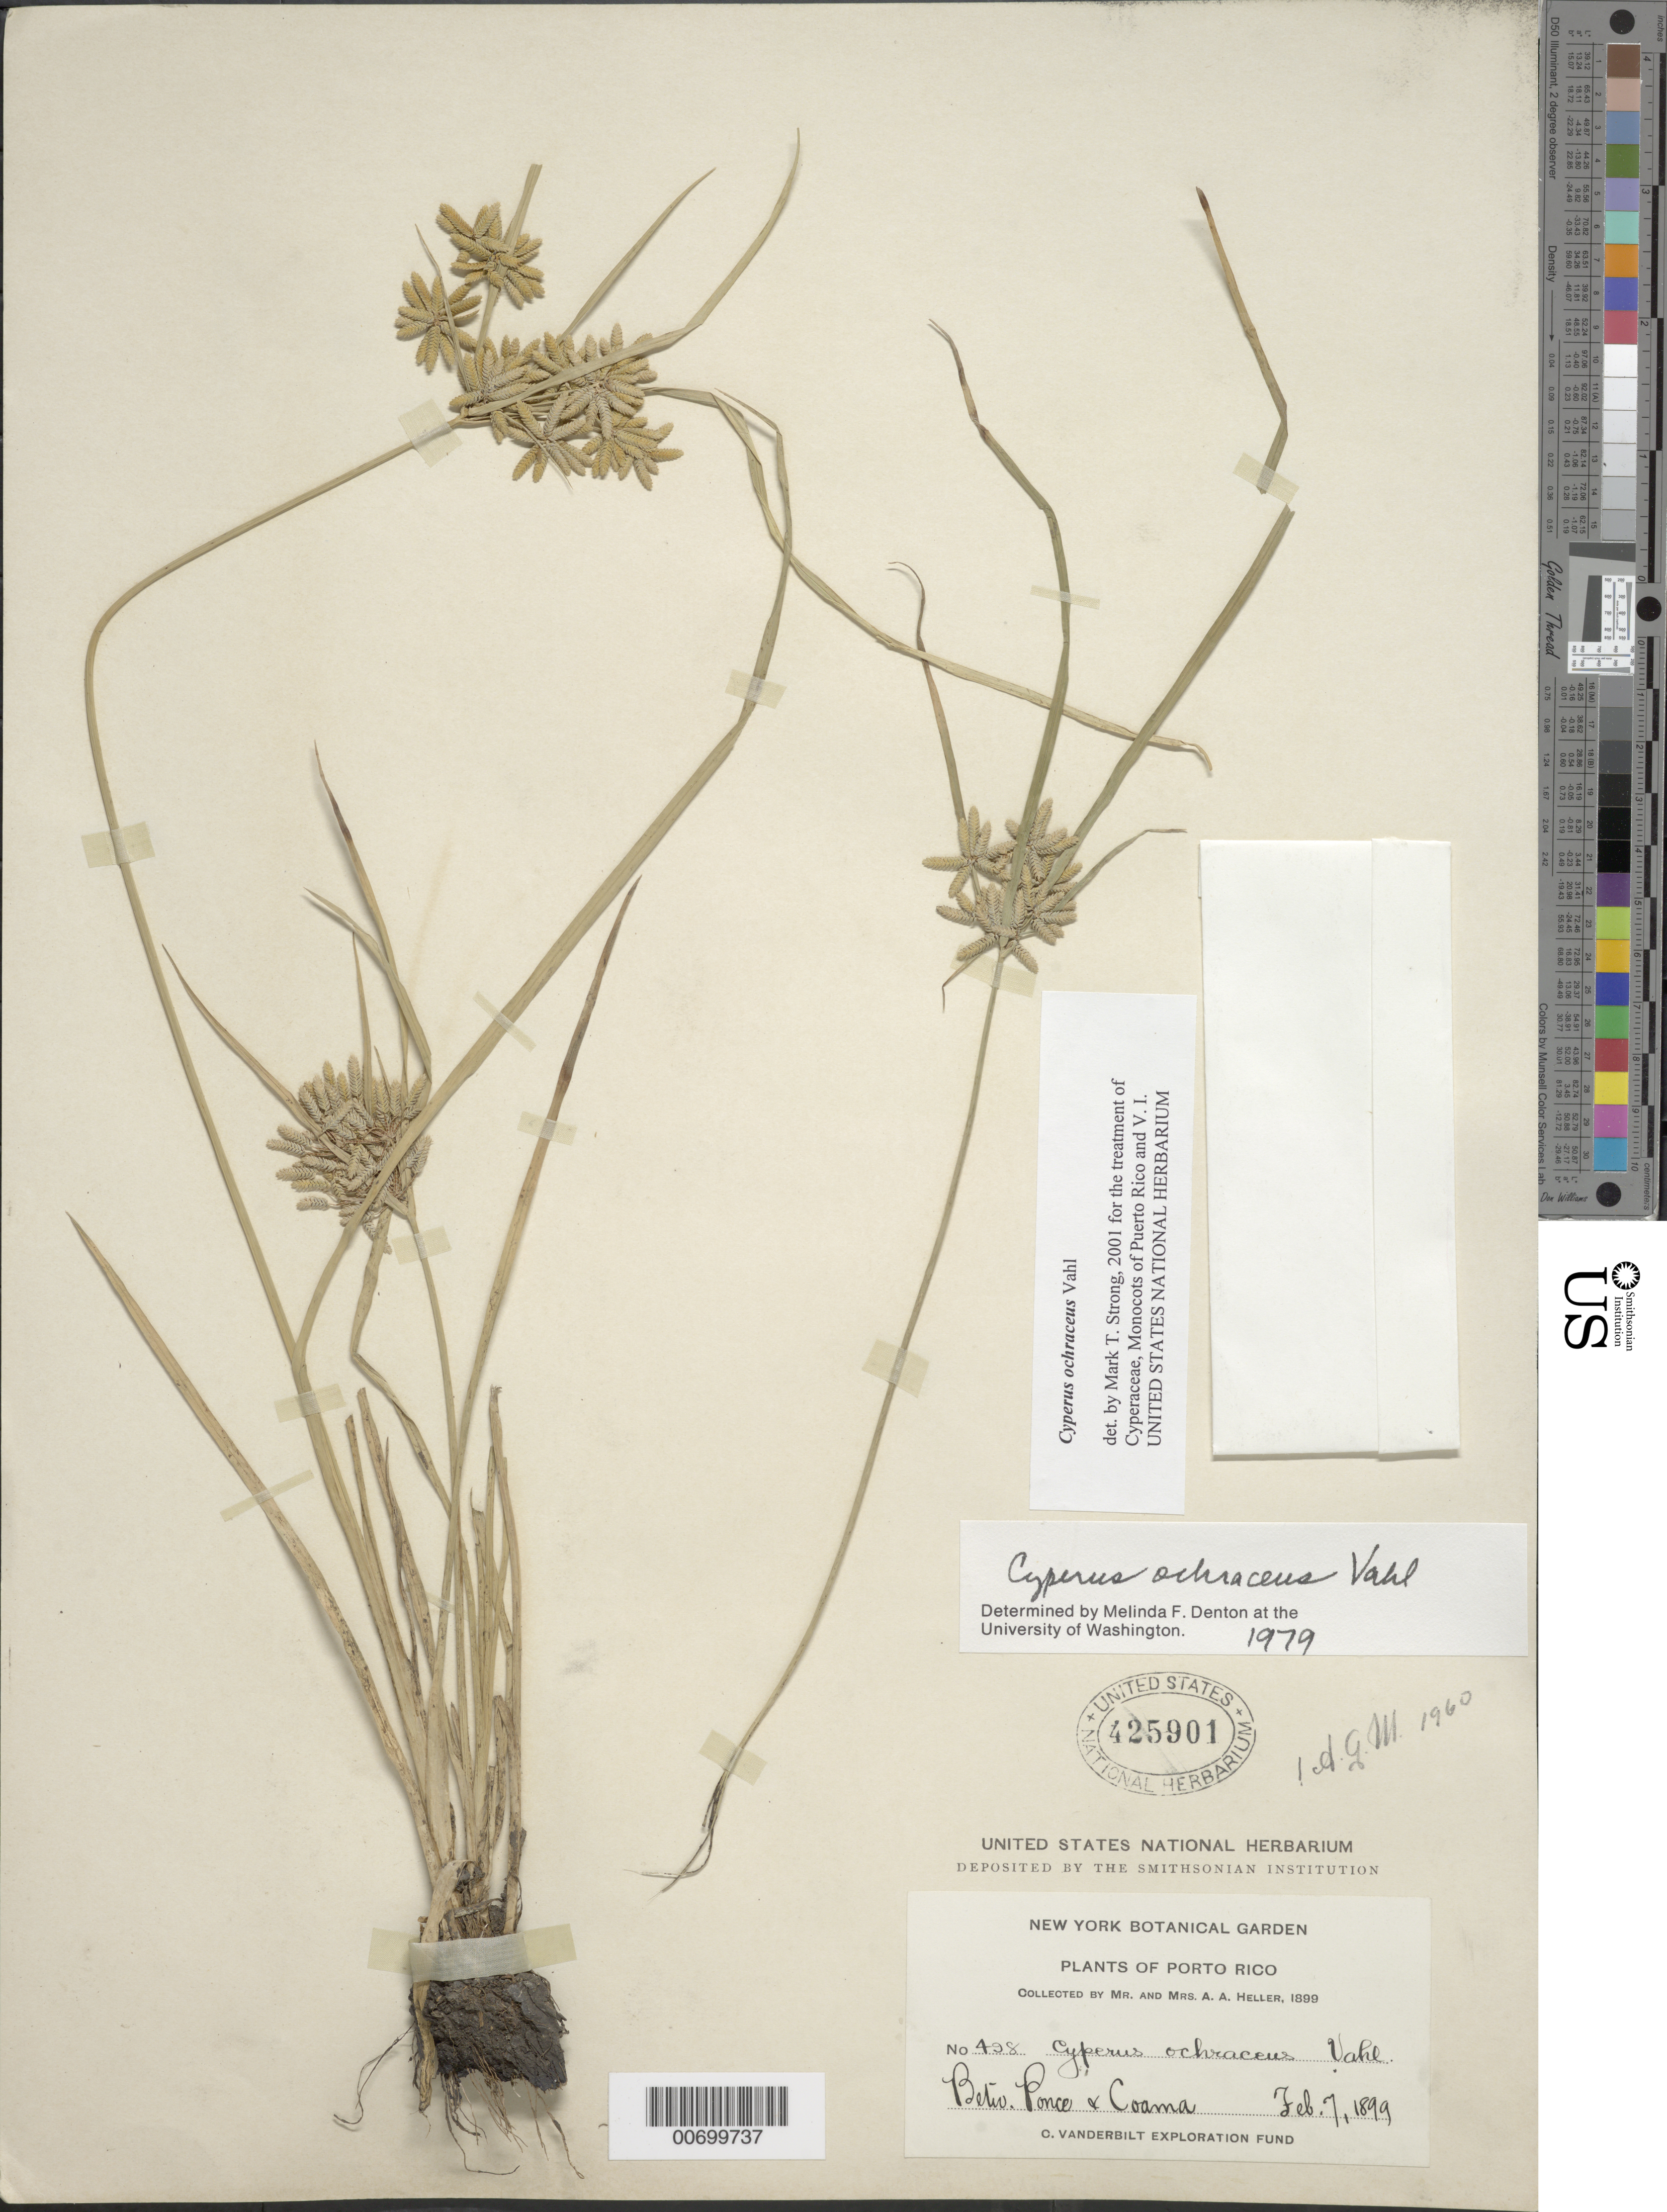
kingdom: Plantae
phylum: Tracheophyta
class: Liliopsida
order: Poales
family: Cyperaceae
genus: Cyperus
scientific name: Cyperus ochraceus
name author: Vahl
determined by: Strong, M. T., (US), Smithsonian Institution - National Museum of Natural History (UNITED STATES)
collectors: A. A. Heller & E. G. Heller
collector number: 498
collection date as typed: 07 Feb 1899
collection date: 1899-02-07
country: Puerto Rico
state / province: Coamo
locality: Between Ponce and Coamo.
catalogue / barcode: US 425901